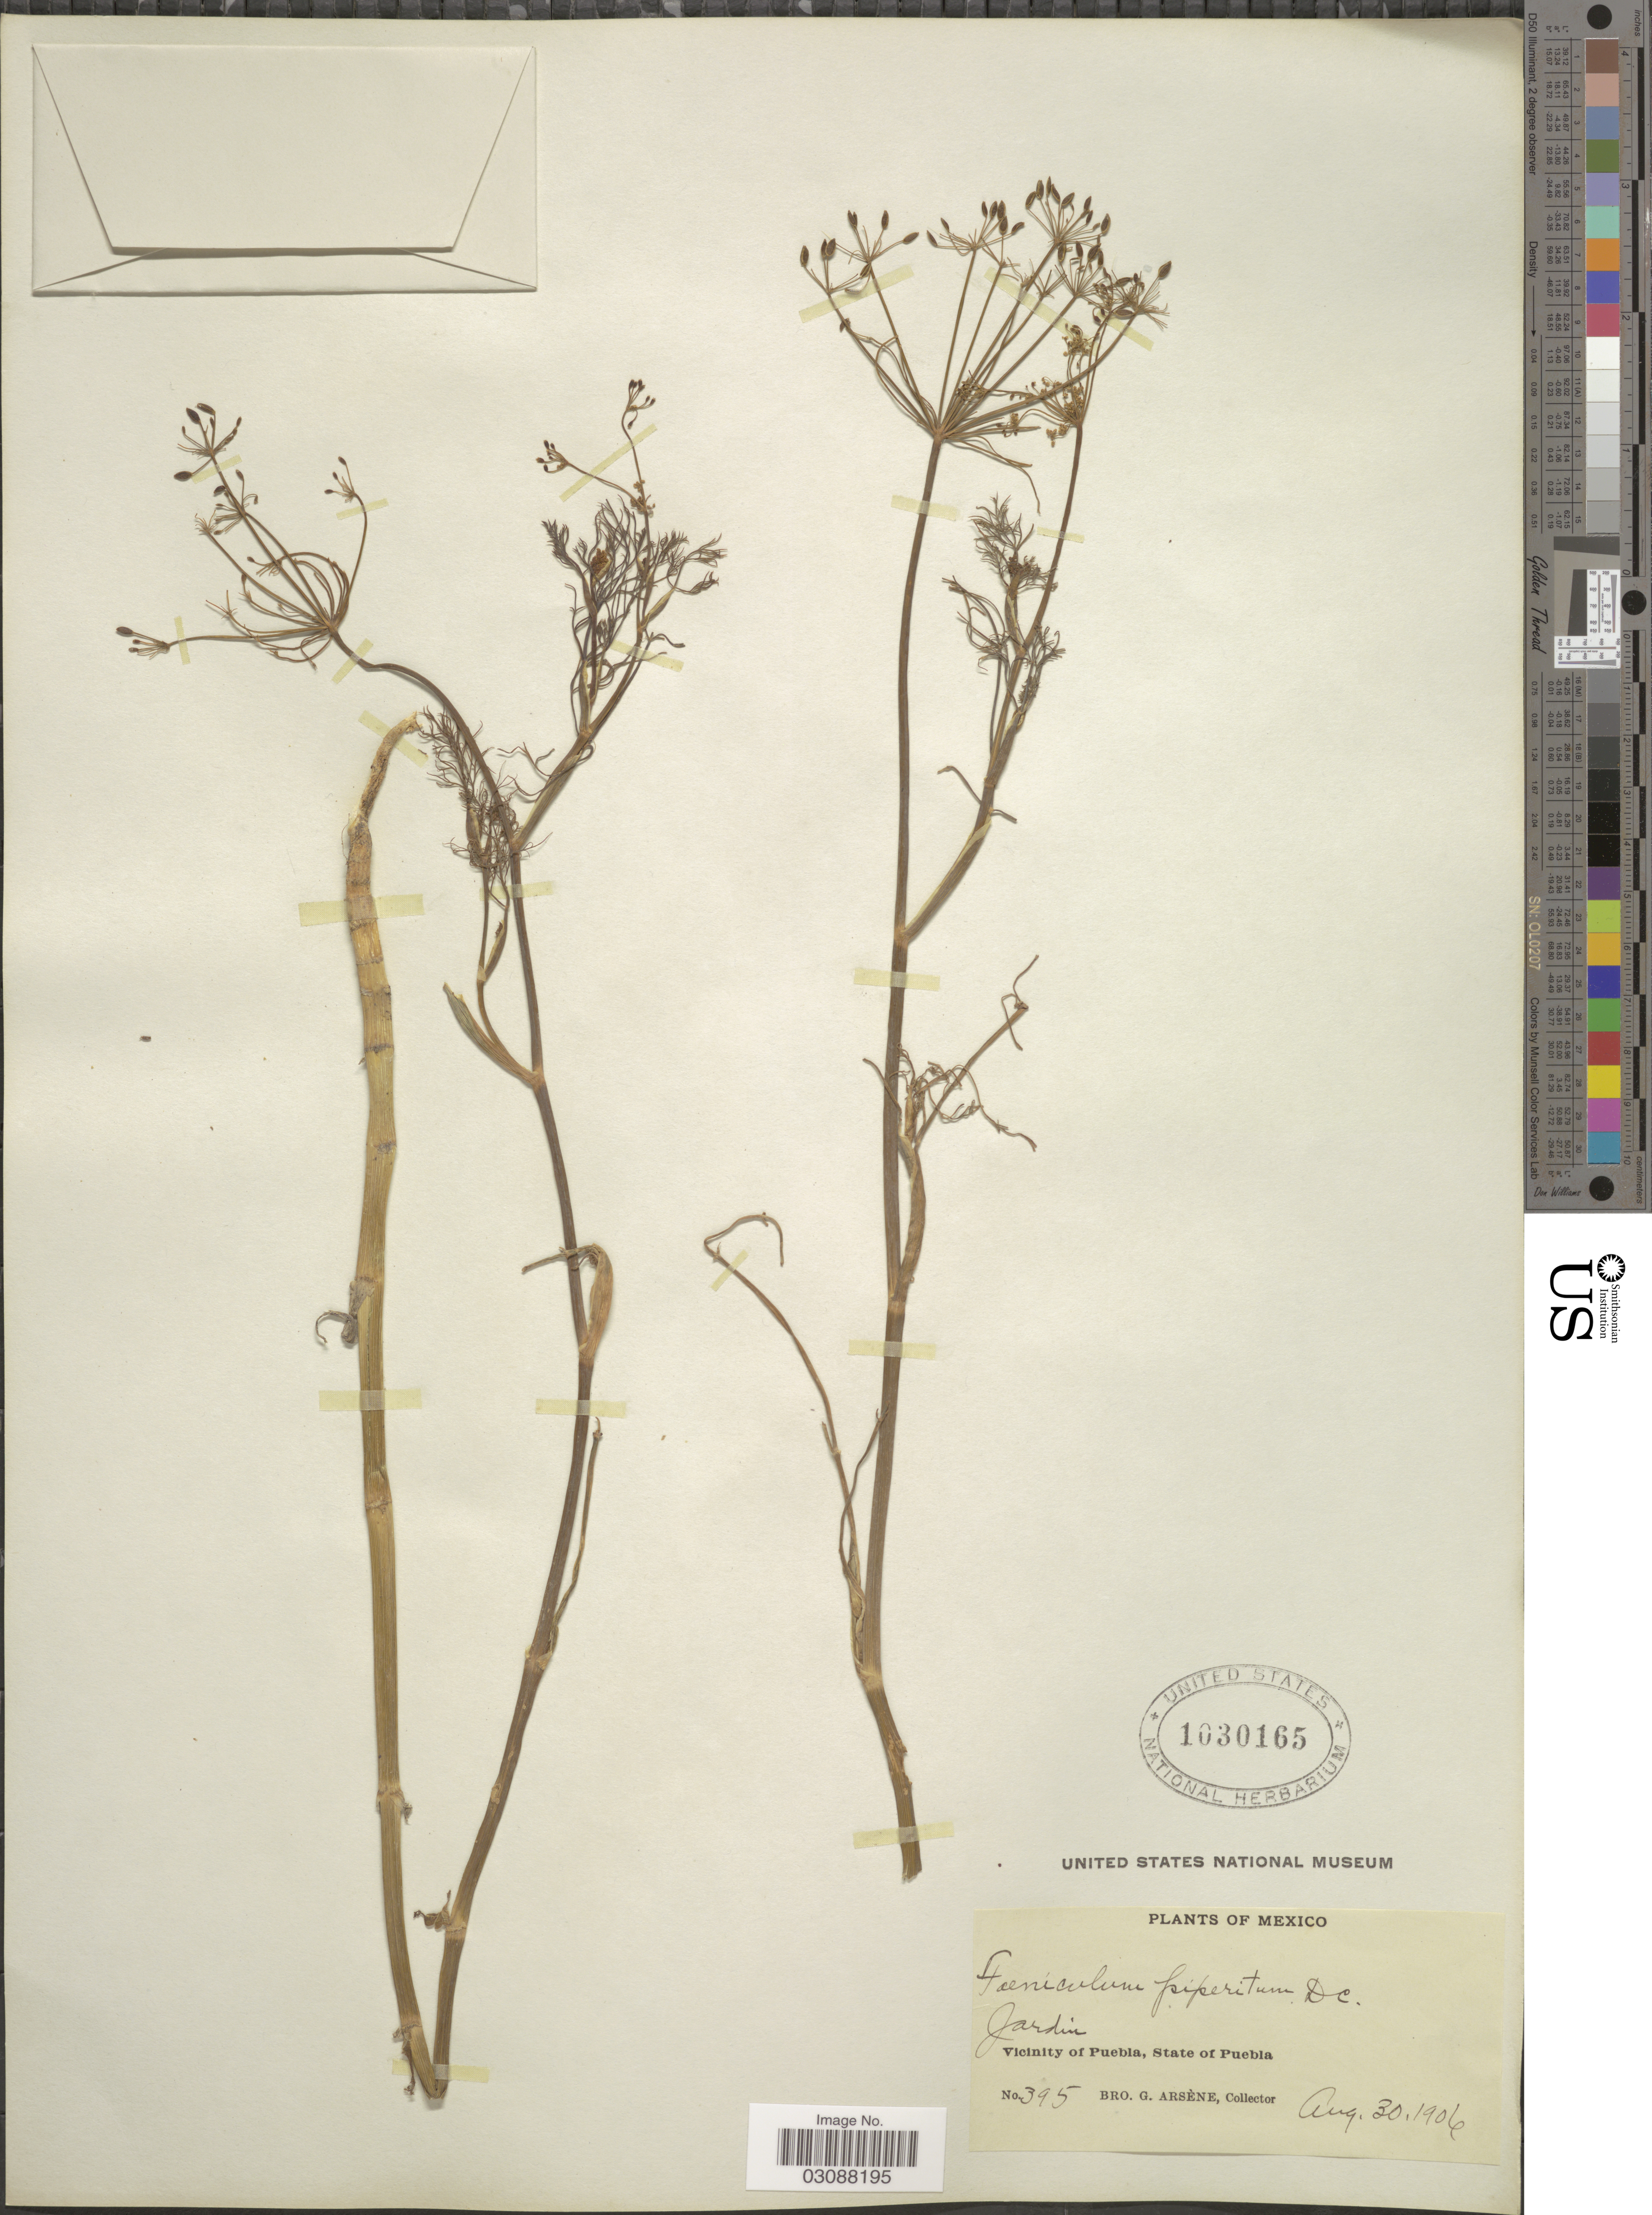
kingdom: Plantae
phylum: Tracheophyta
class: Magnoliopsida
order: Apiales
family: Apiaceae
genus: Foeniculum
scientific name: Foeniculum vulgare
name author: Mill.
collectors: Bro. G. Arsène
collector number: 395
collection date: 1906-08-30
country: Mexico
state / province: Puebla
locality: Jardin. Vicinity of Puebla.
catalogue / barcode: US 1030165